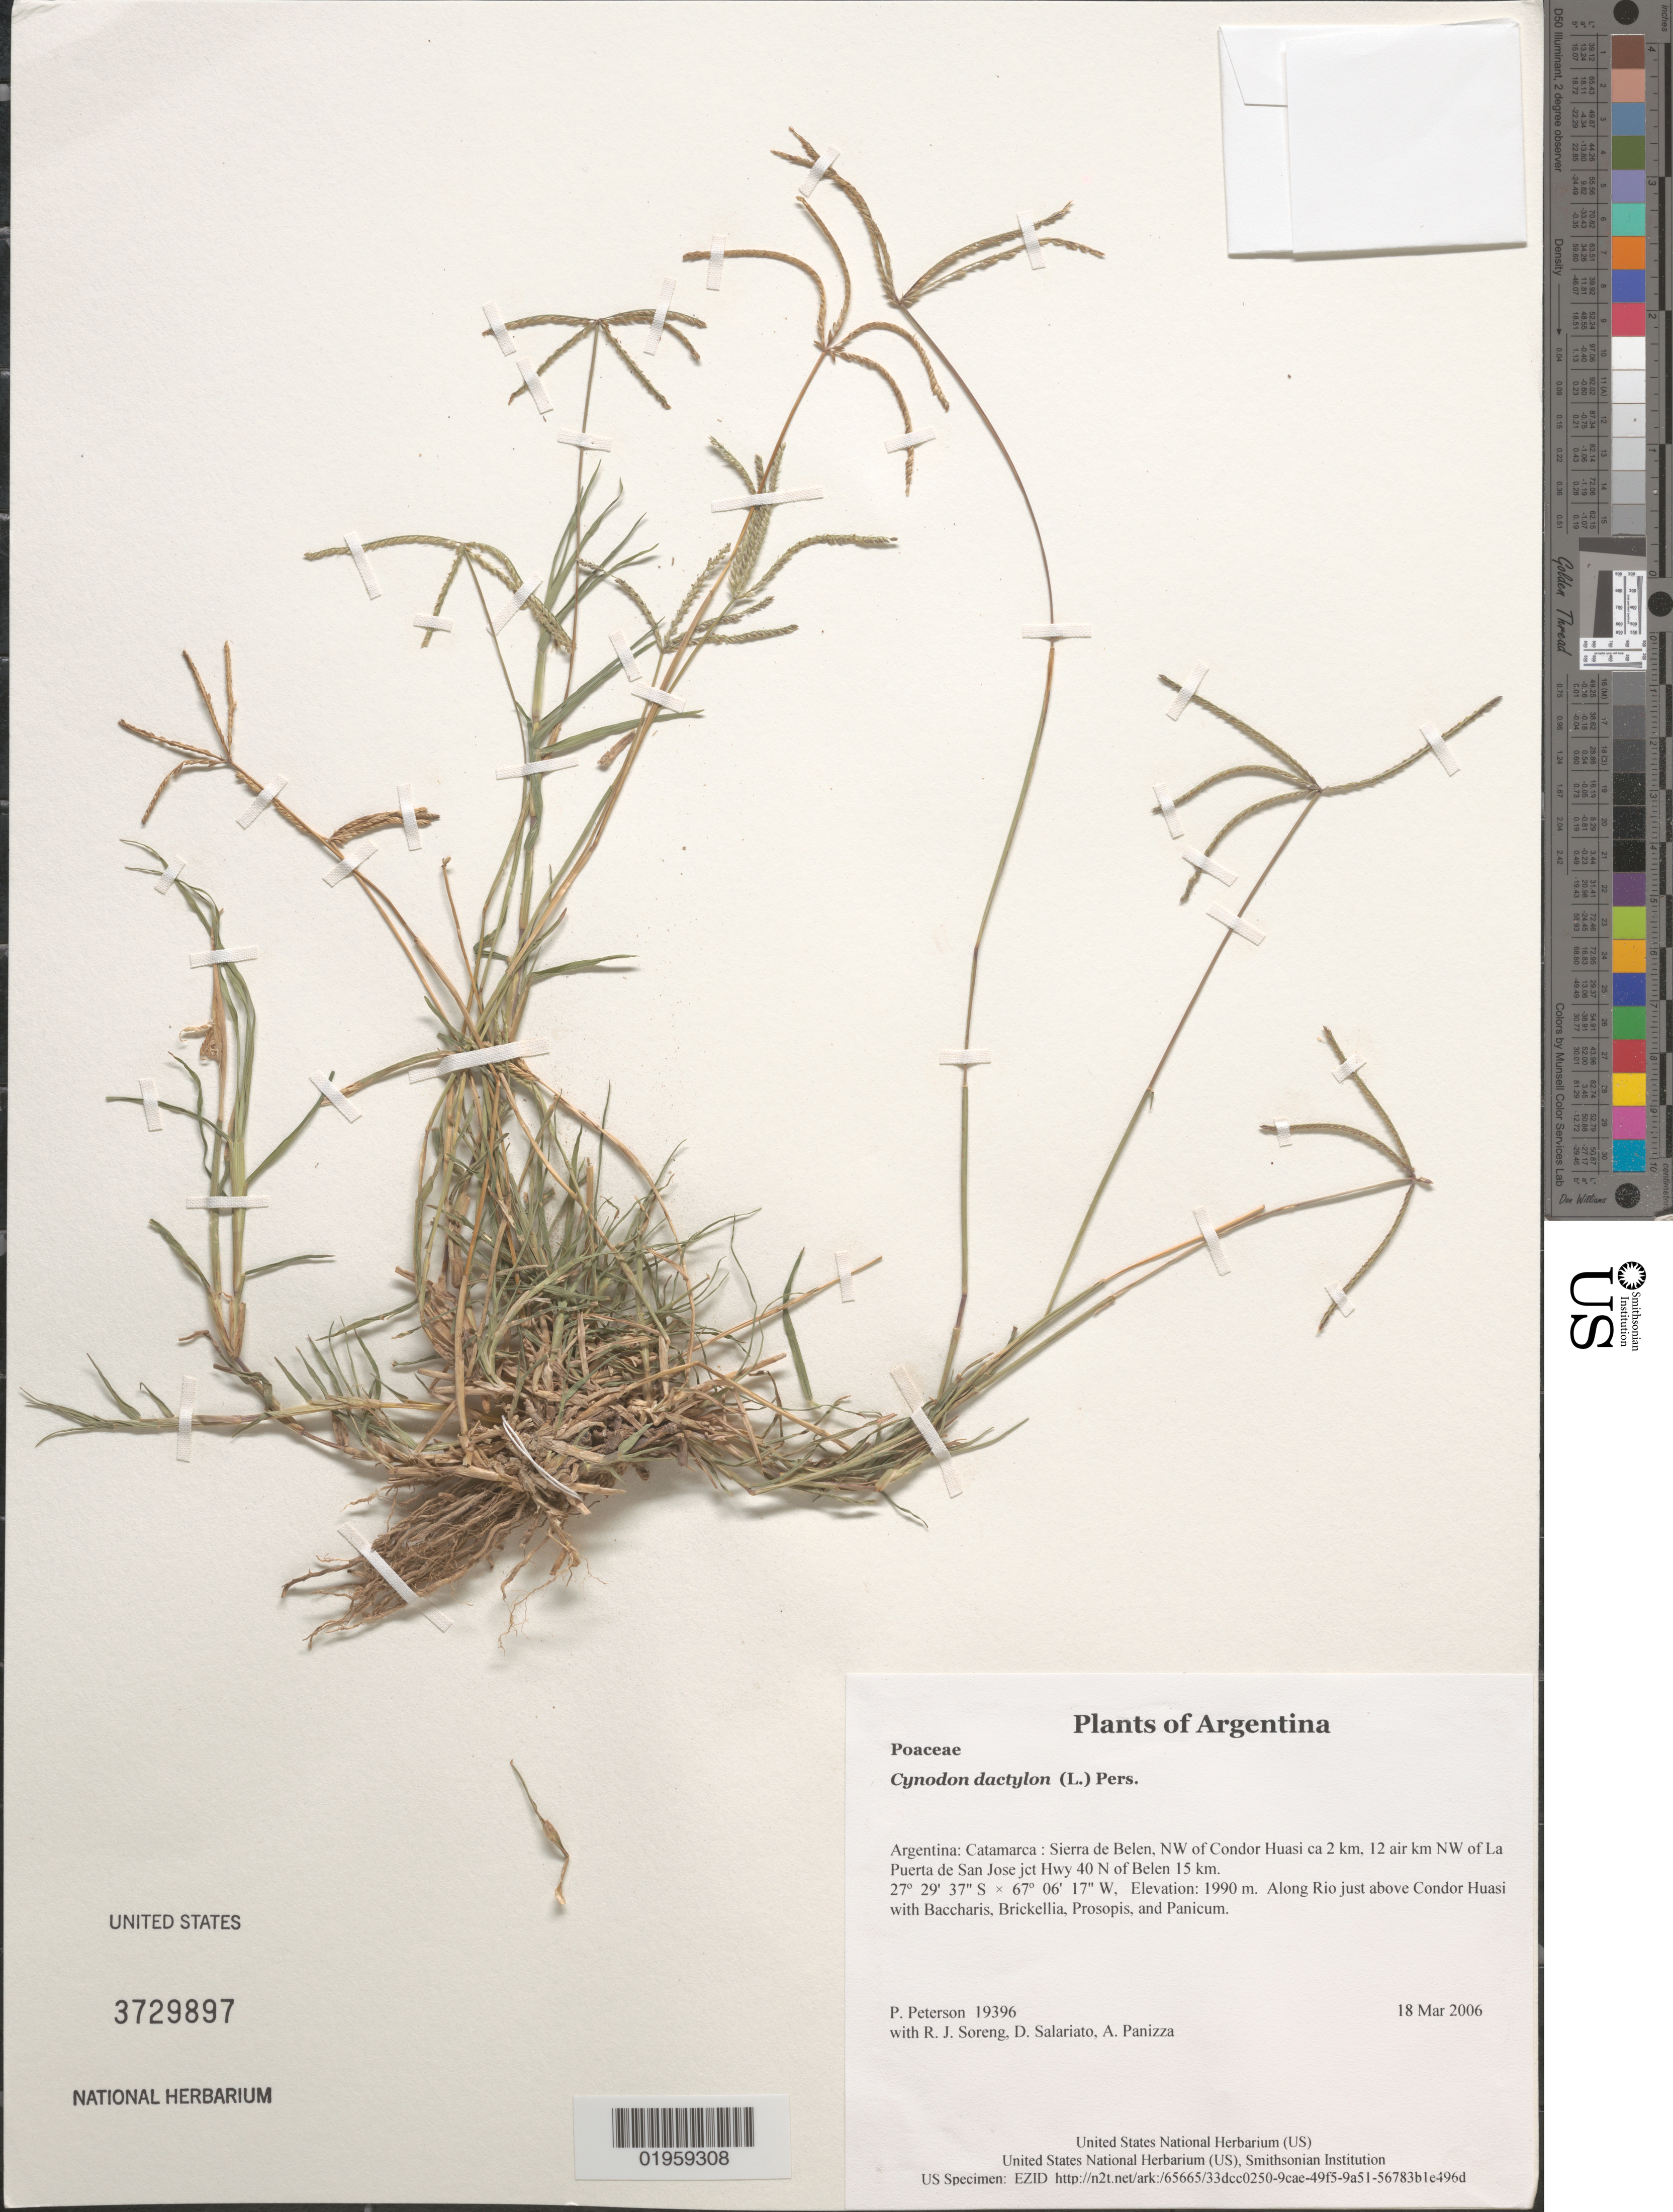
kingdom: Plantae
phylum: Tracheophyta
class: Liliopsida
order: Poales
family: Poaceae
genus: Cynodon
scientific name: Cynodon dactylon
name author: (L.) Pers.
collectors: P. M. Peterson, R. J. Soreng, D. Salariato & A. Panizza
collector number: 19396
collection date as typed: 18 Mar 2006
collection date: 2006-03-18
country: Argentina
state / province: Catamarca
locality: Sierra de Belen, NW of Condor Huasi ca 2 km, 12 air km NW of La Puerta de San Jose jct Hwy 40 N of Belen 15 km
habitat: Along Rio just above Condor Huasi with Baccharis, Brickellia, Prosopis, and Panicum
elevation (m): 1990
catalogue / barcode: US 3729897